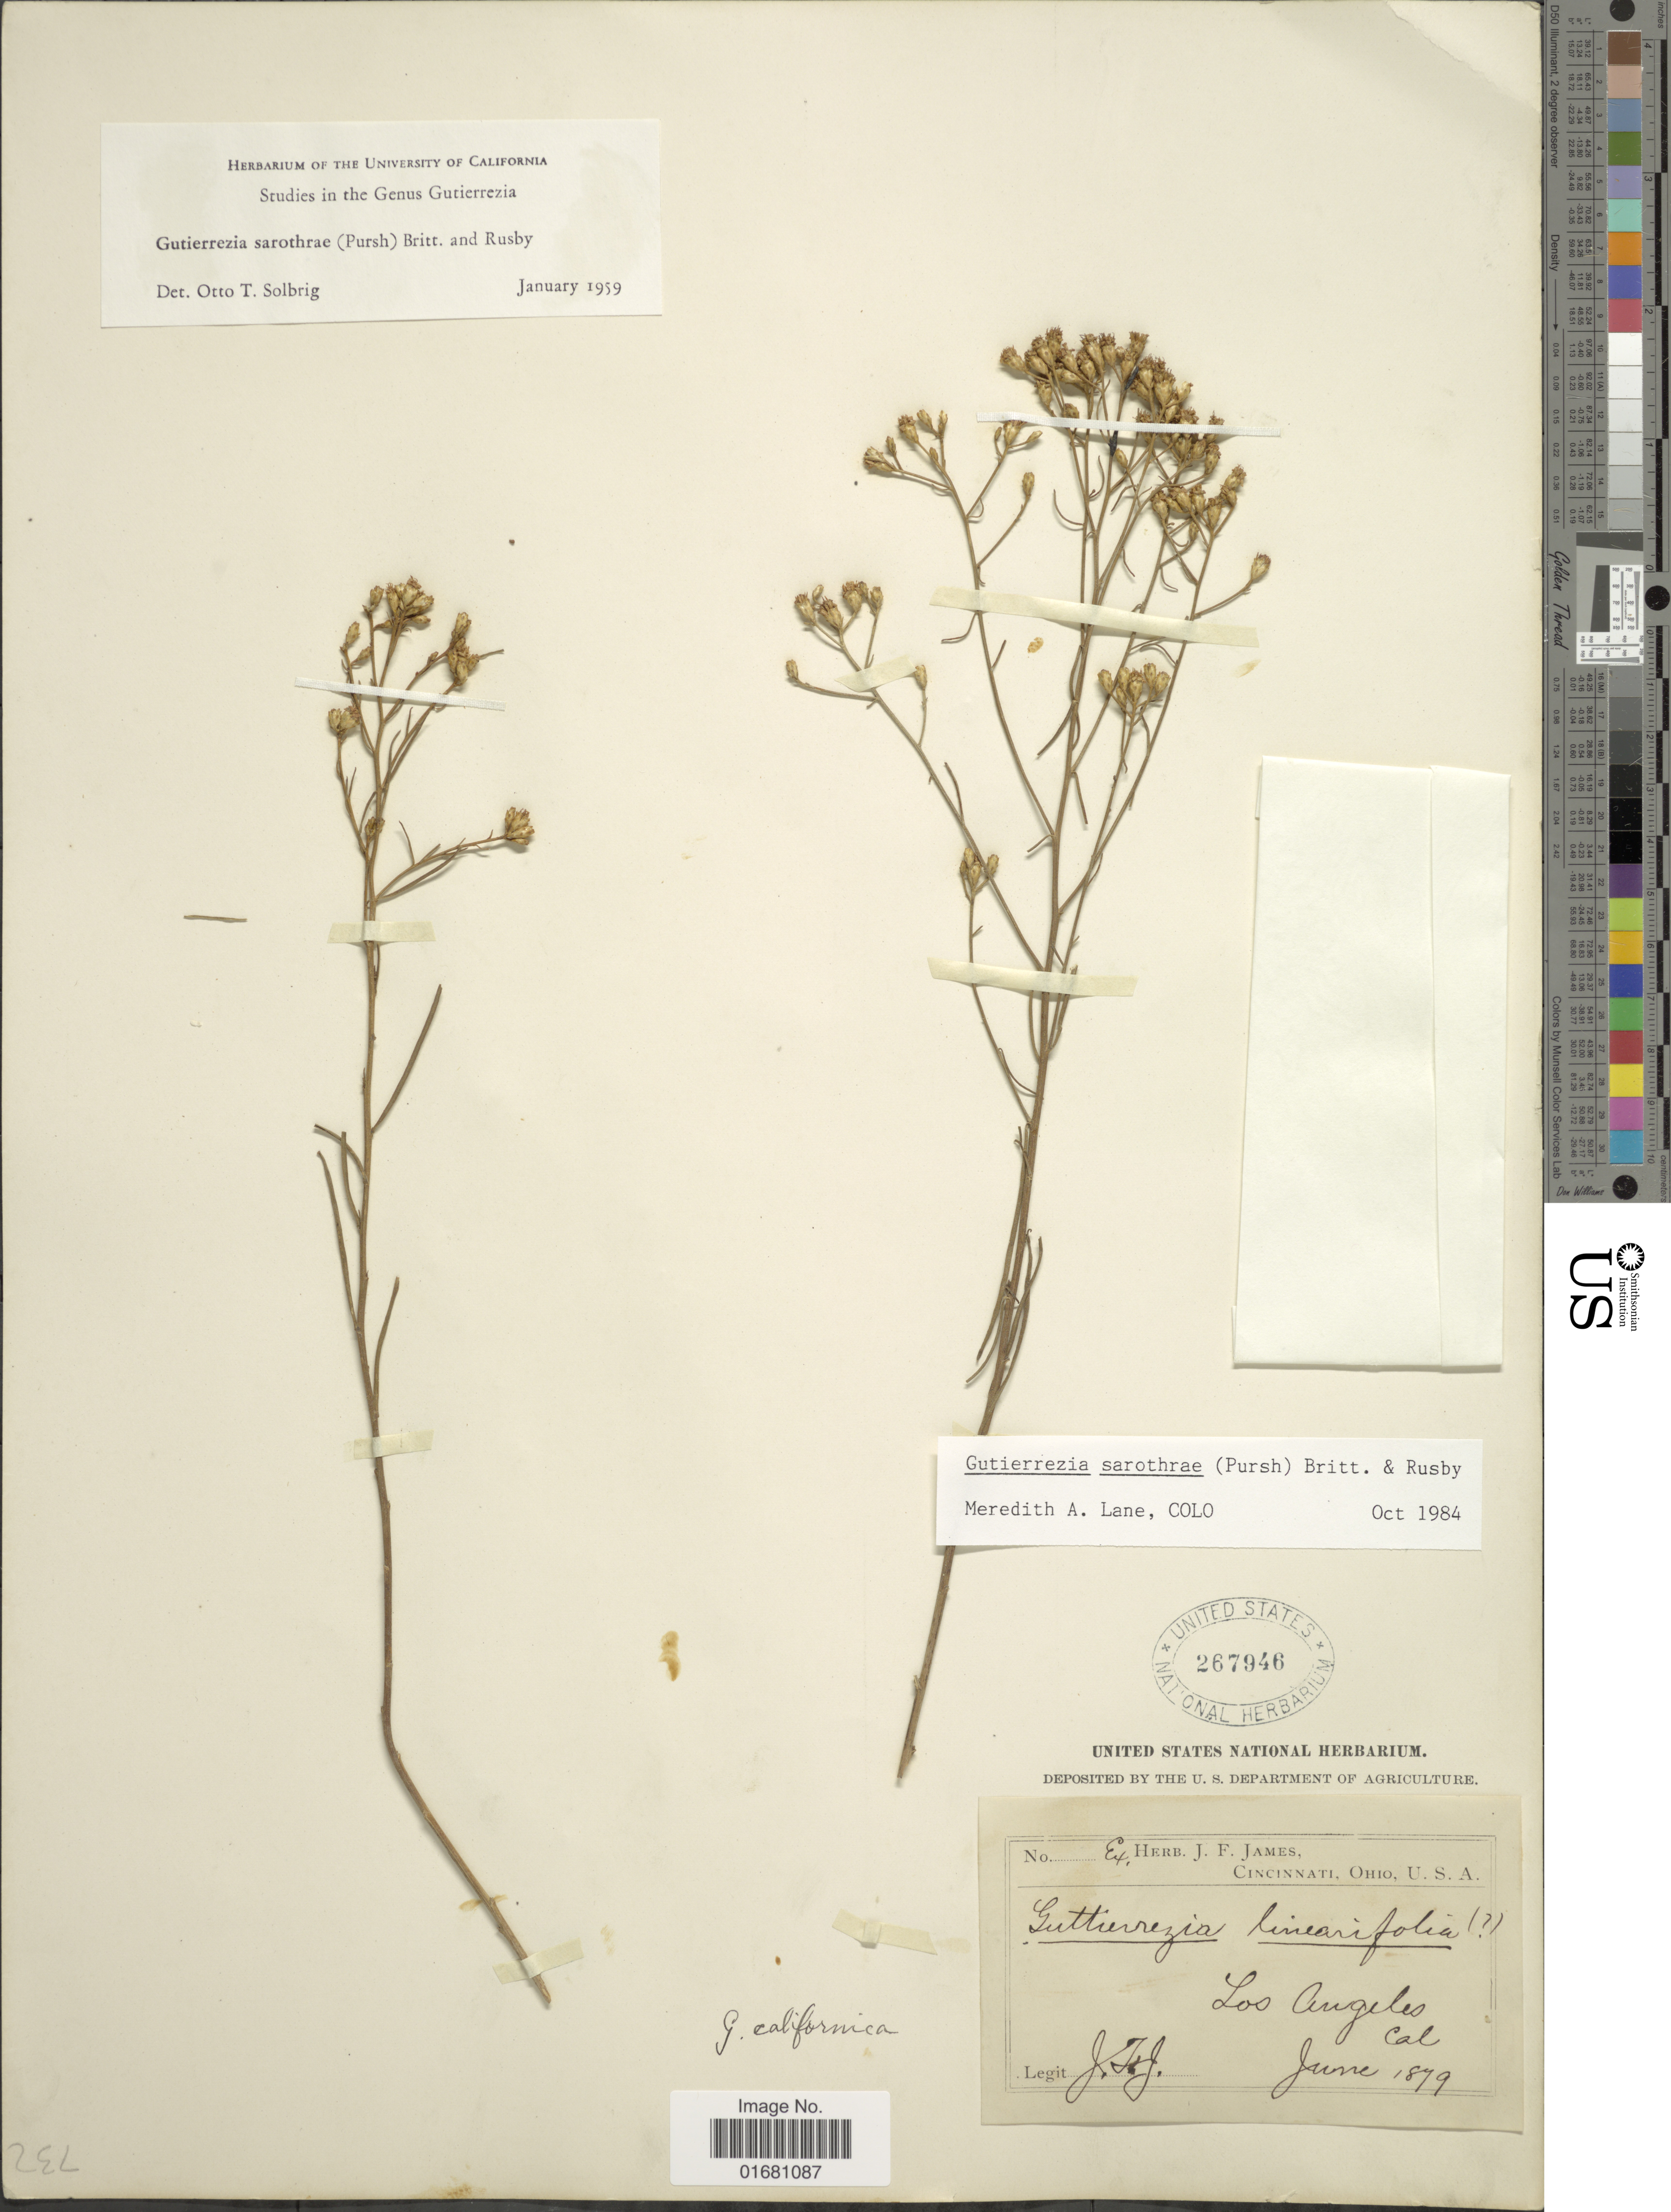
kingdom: Plantae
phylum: Tracheophyta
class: Magnoliopsida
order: Asterales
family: Asteraceae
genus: Gutierrezia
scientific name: Gutierrezia sarothrae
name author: (Pursh) Britton & Rusby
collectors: ex Herb. James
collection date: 1879-06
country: United States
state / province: California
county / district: Los Angeles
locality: Los Angeles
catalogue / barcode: US 267946